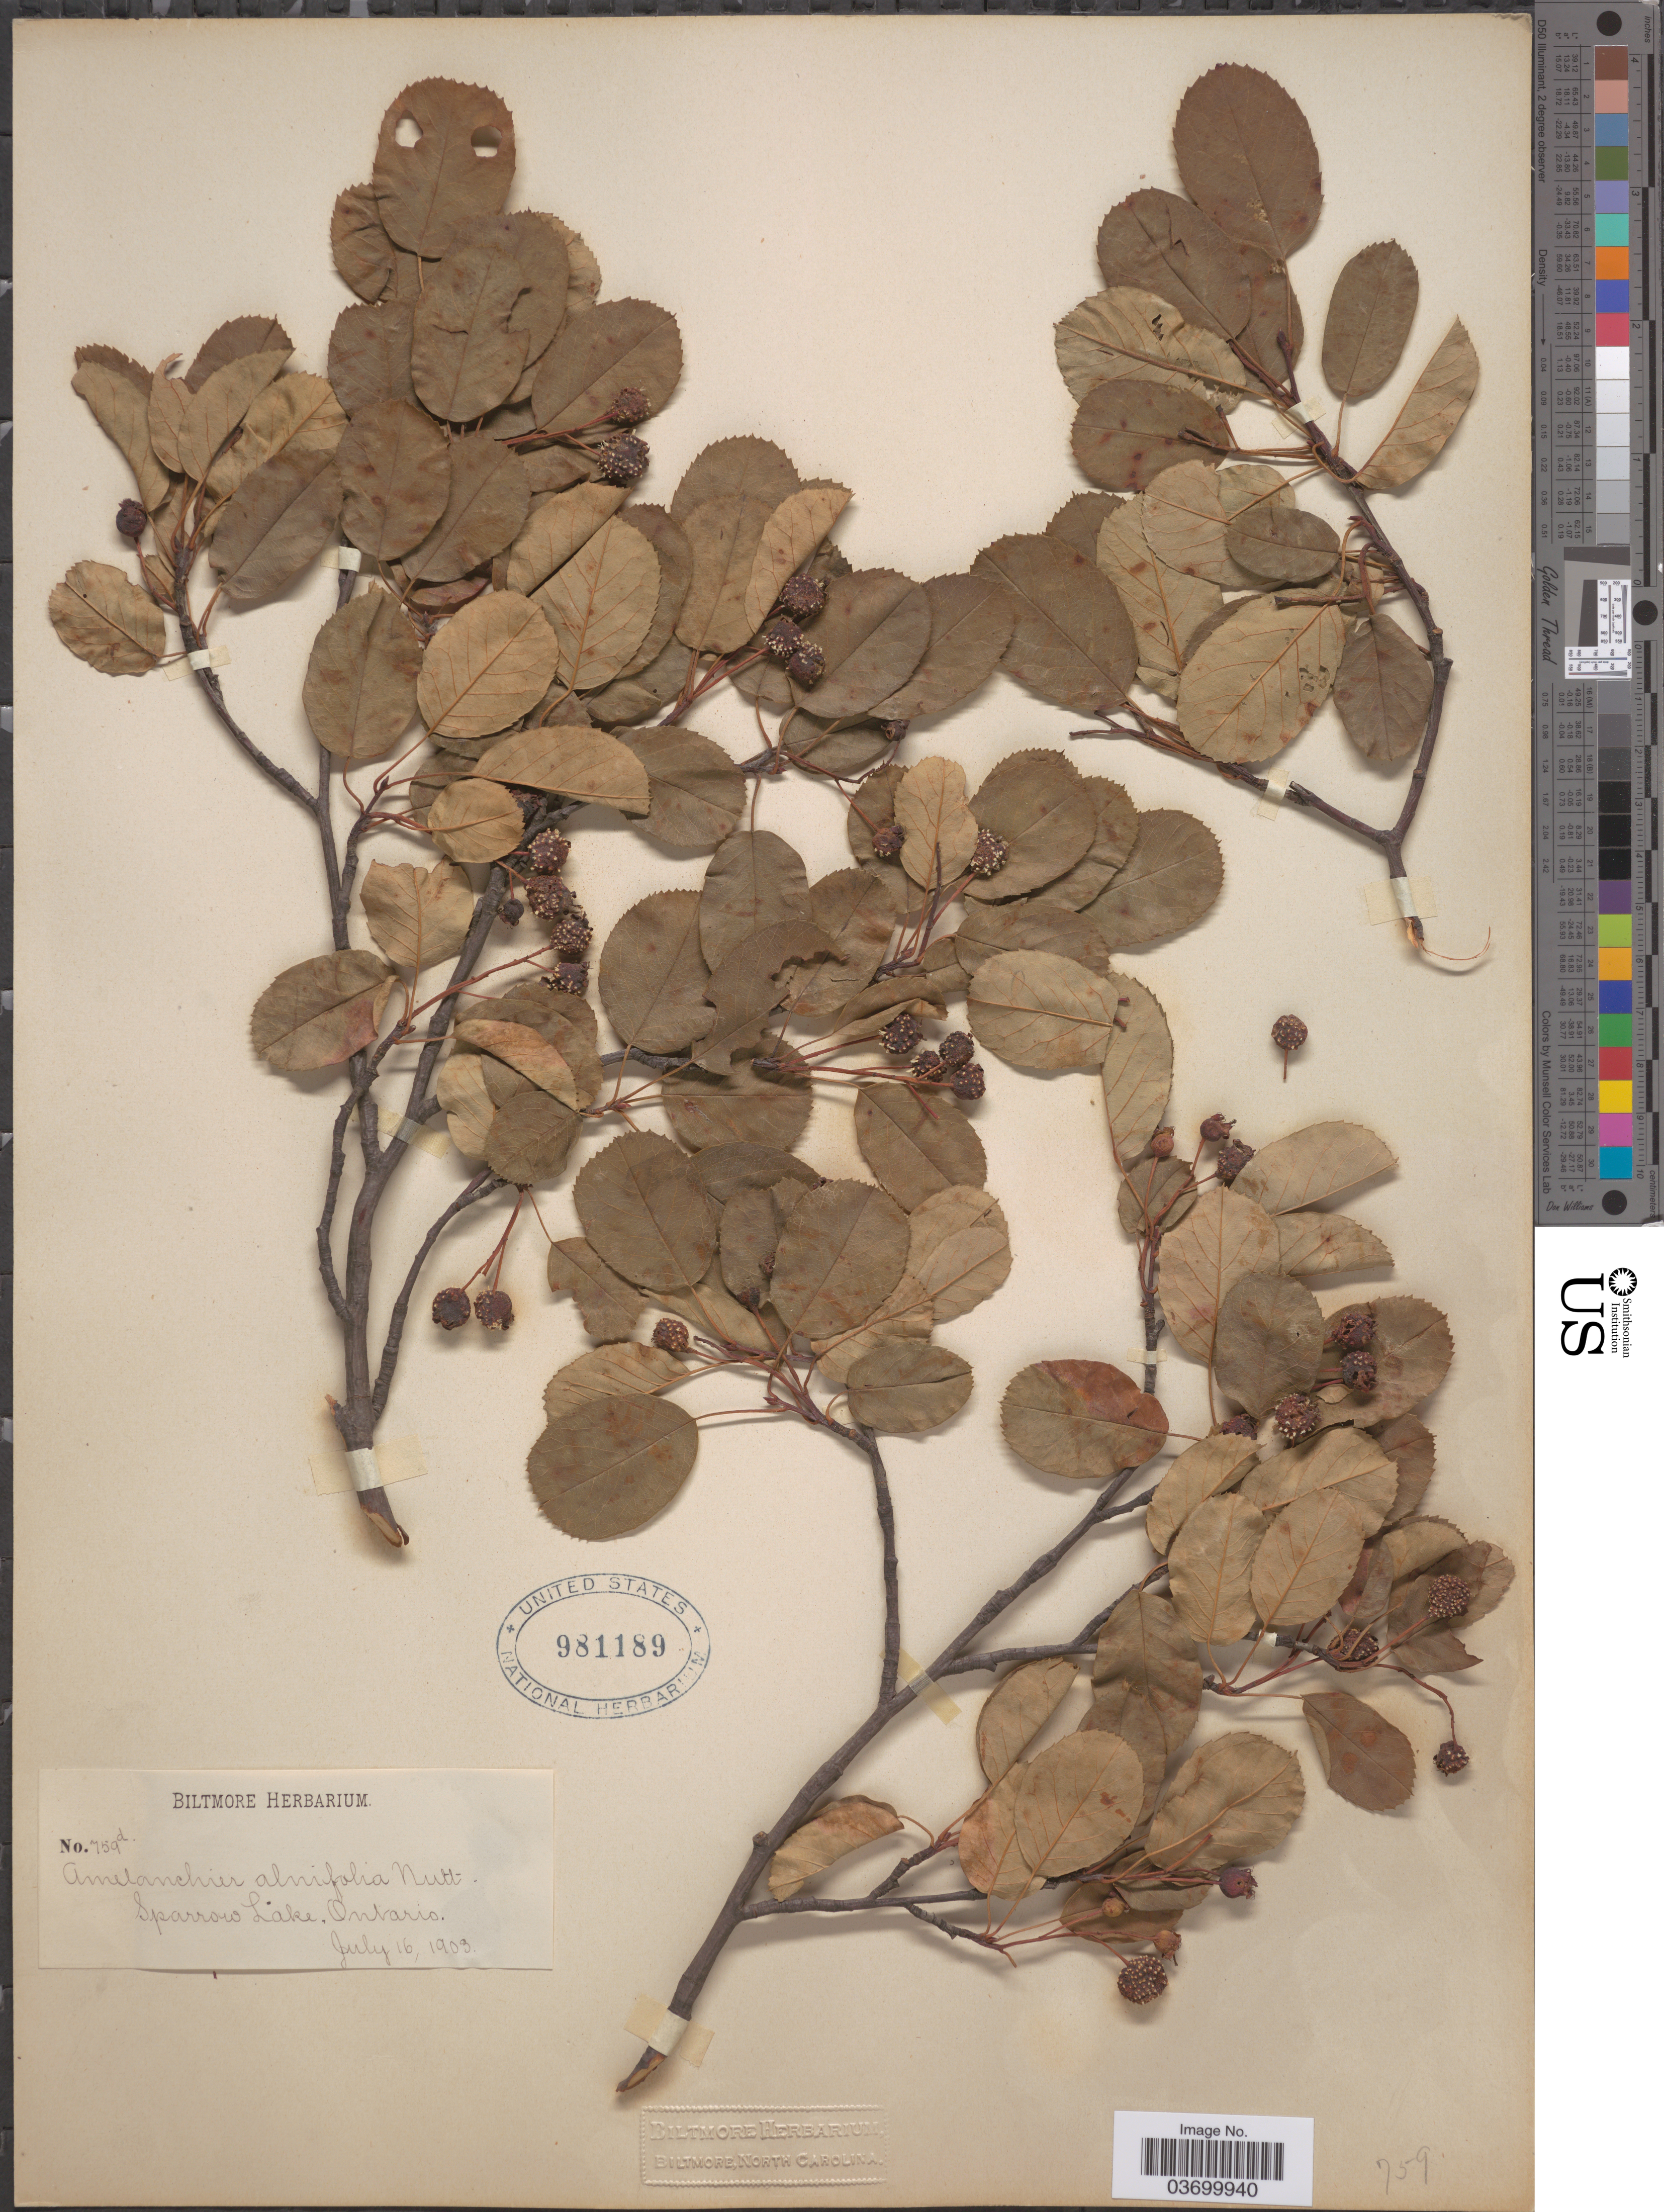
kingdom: Plantae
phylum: Tracheophyta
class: Magnoliopsida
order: Rosales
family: Rosaceae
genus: Amelanchier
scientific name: Amelanchier alnifolia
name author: (Nutt.) Nutt. ex M. Roem.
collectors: ex herb. Biltmore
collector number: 759d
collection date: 1903-07-16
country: Canada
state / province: Ontario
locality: Sparrow Lake.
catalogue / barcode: US 981189